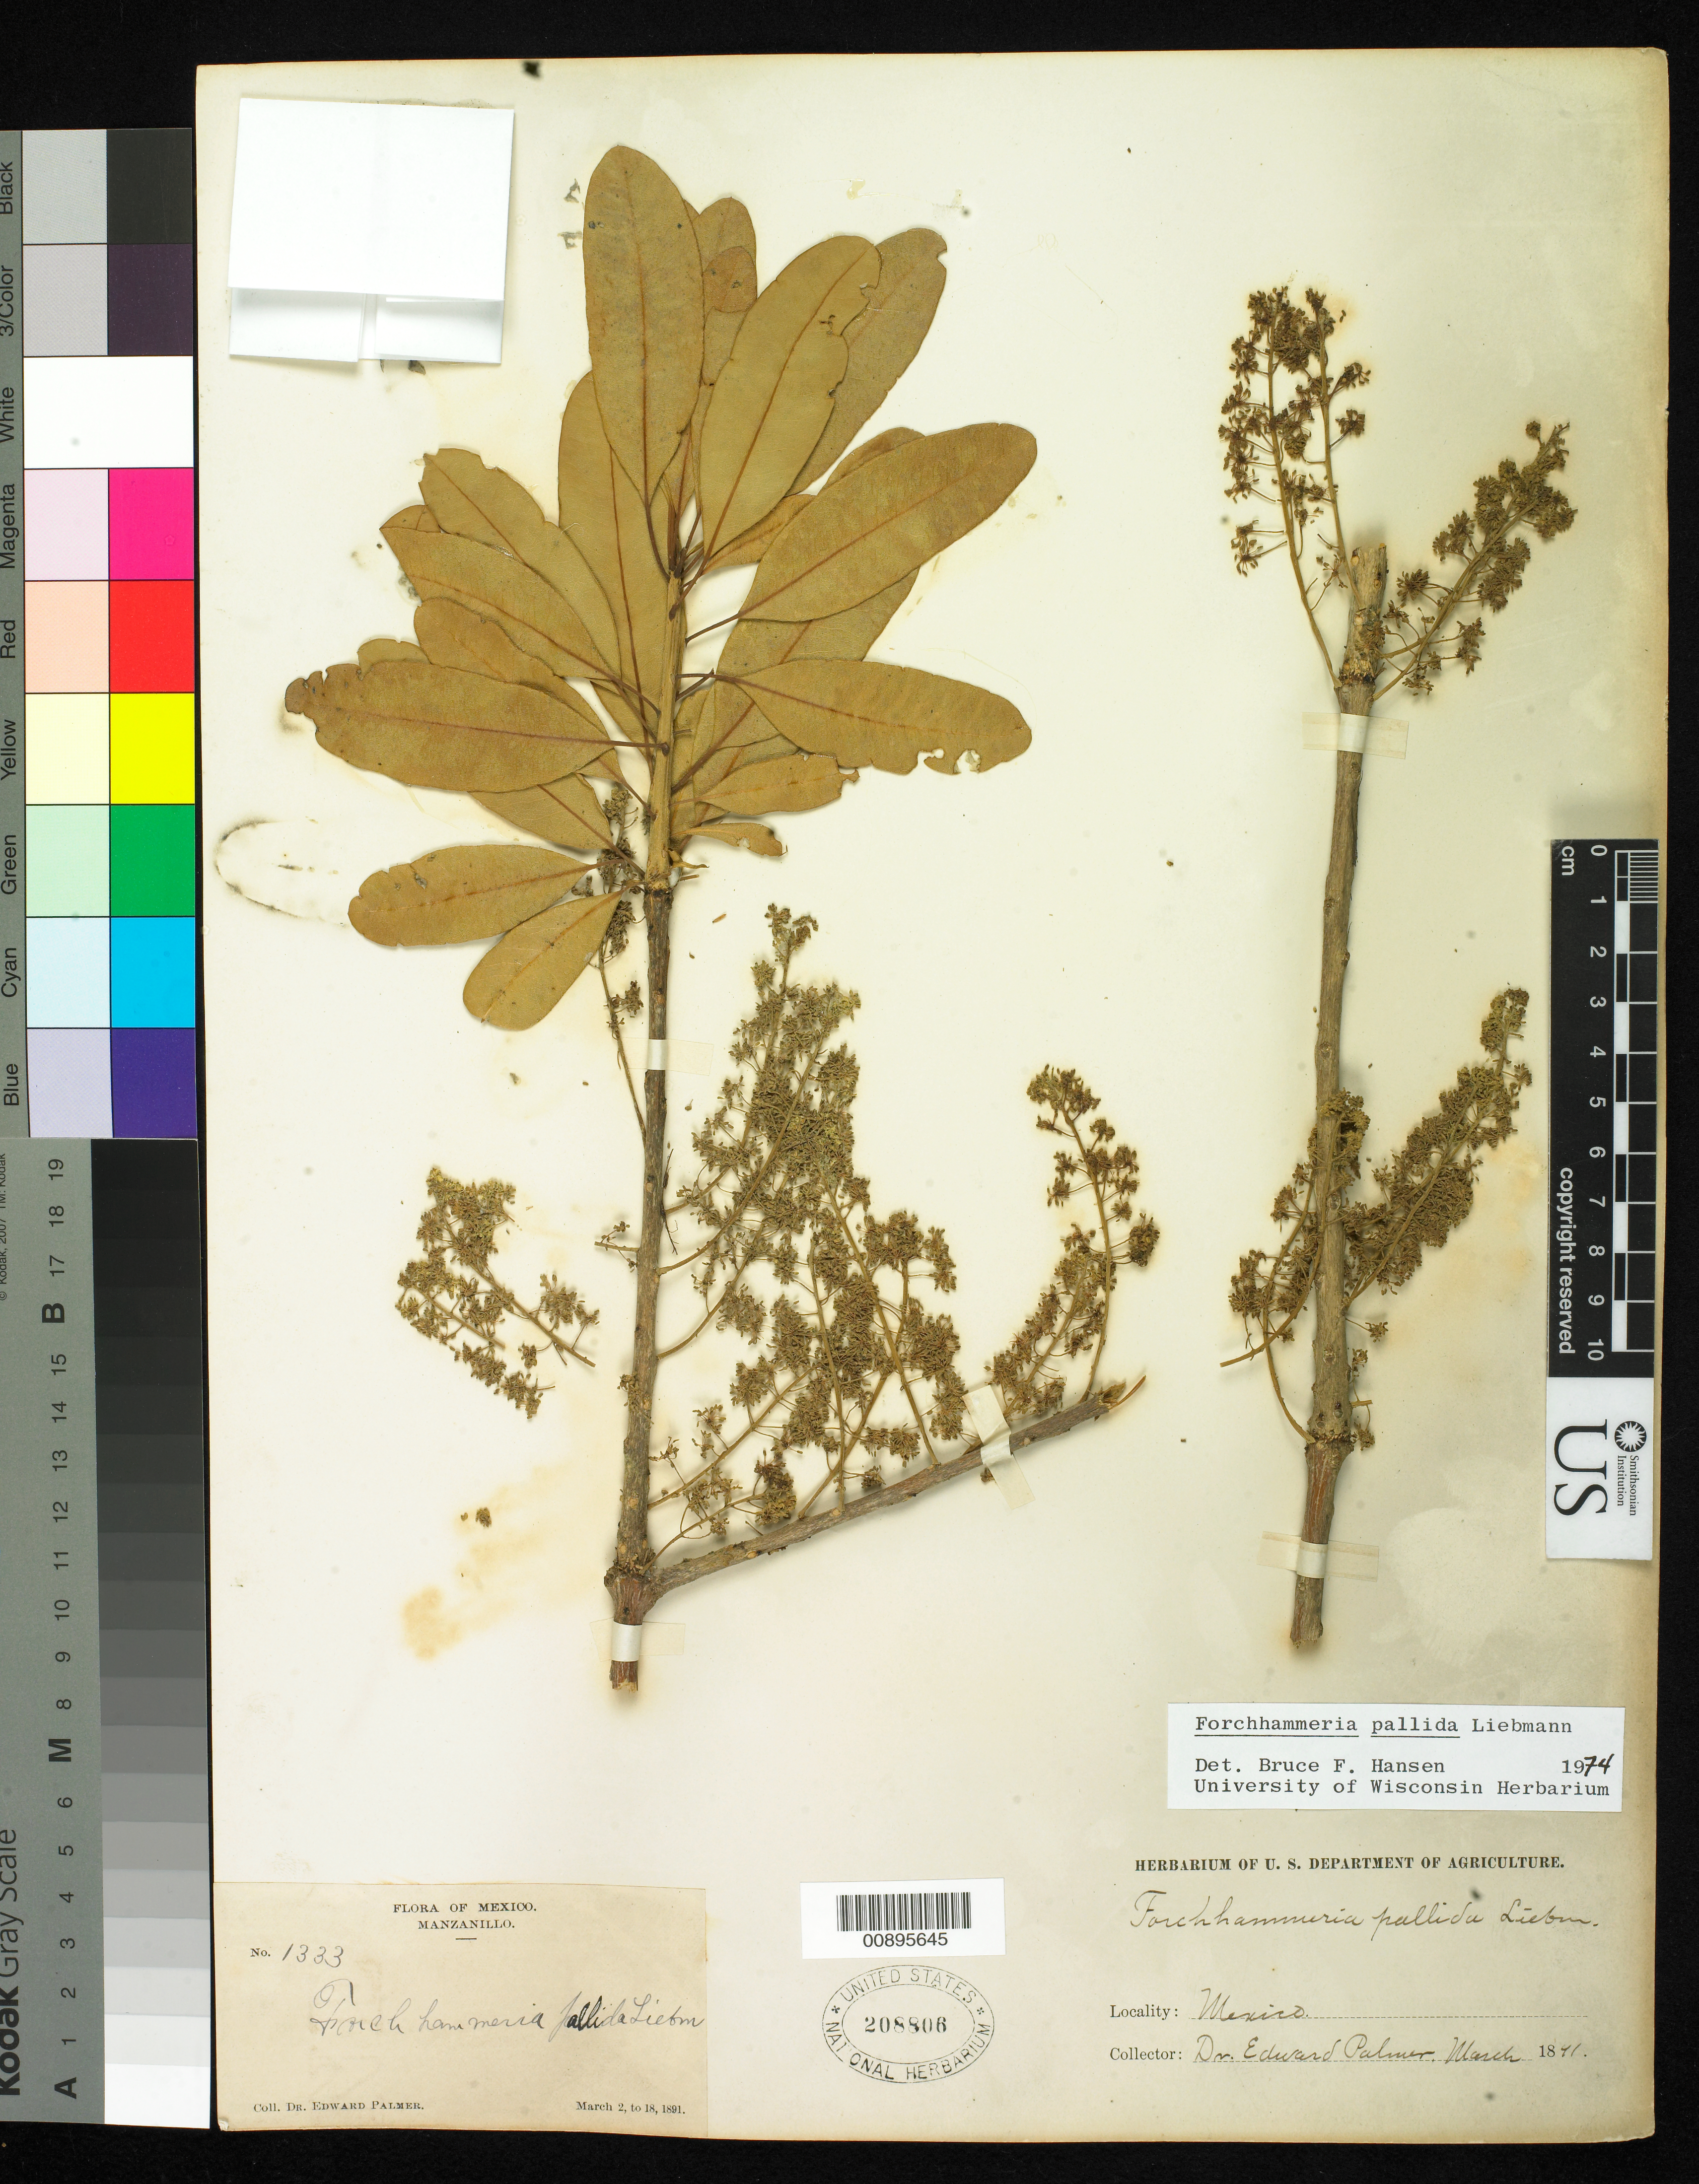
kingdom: Plantae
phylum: Tracheophyta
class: Magnoliopsida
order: Brassicales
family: Stixaceae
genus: Forchhammeria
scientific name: Forchhammeria pallida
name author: Liebm.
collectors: E. Palmer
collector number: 1333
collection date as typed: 02 Mar 1891 to 18 Mar 1891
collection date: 1891-03-02/1891-03-18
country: Mexico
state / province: Colima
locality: Manzanillo, Colima.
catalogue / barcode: US 208806